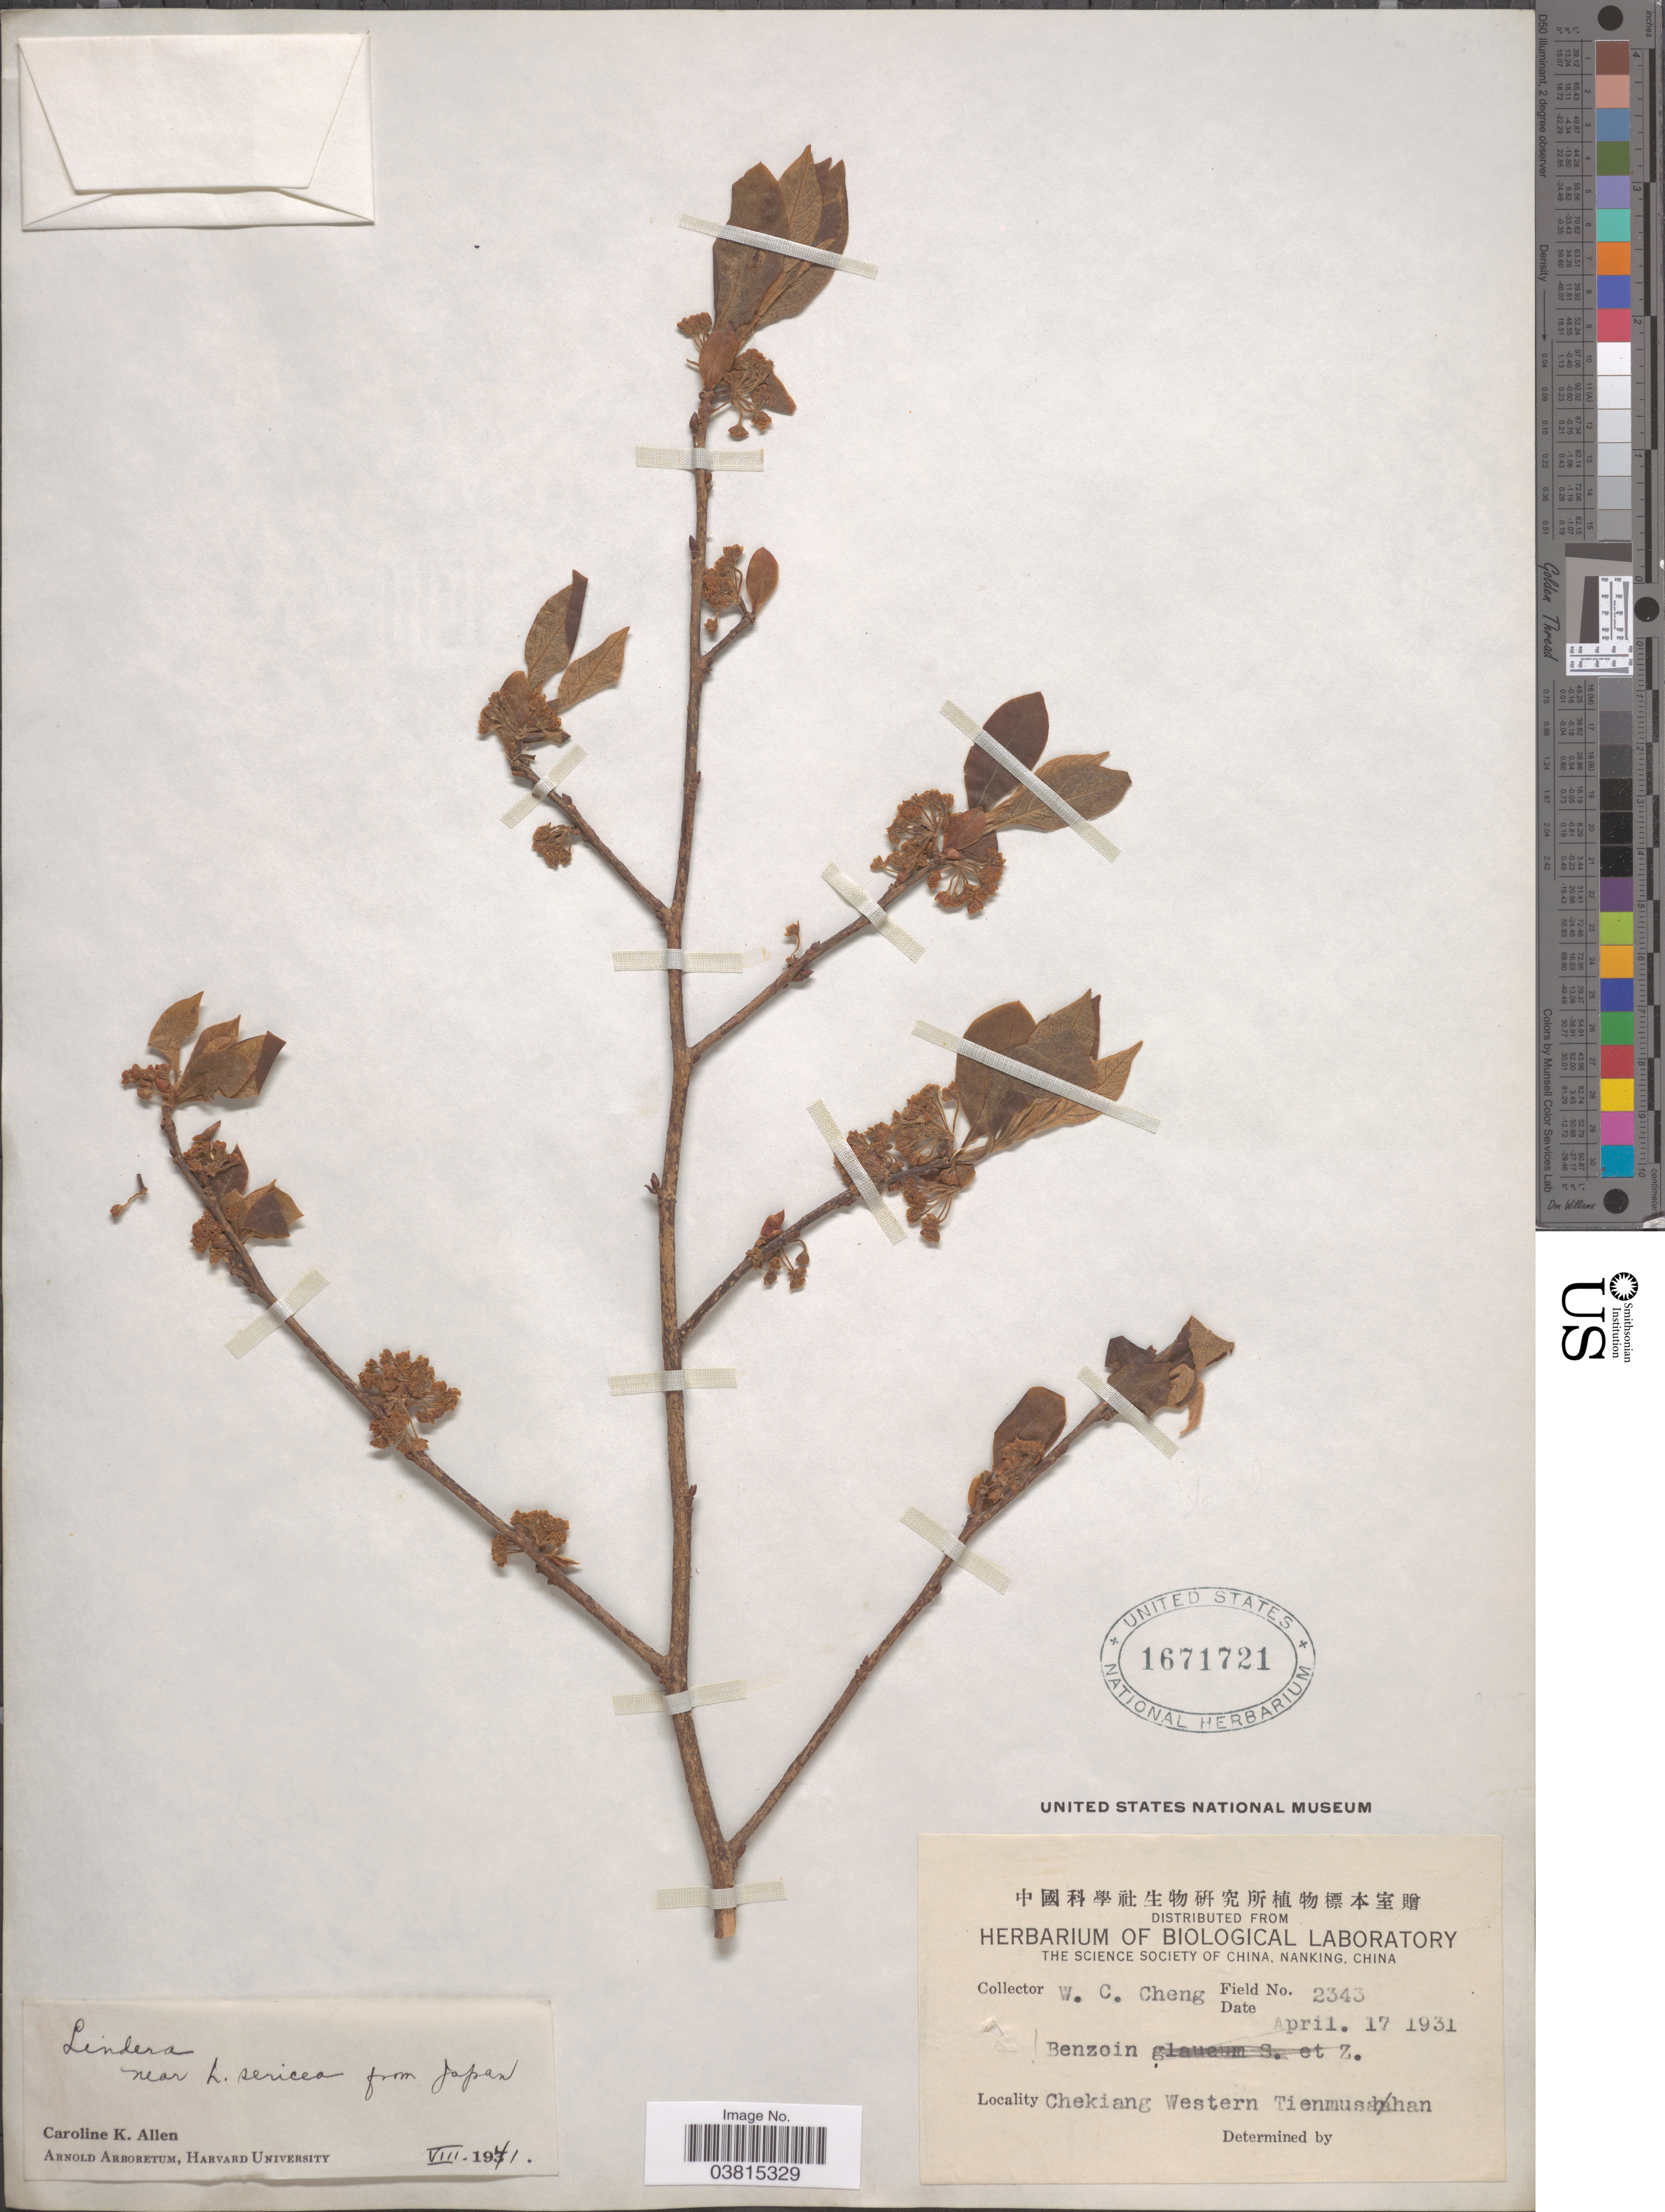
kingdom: Plantae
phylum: Tracheophyta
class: Magnoliopsida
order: Laurales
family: Lauraceae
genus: Lindera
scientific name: Lindera sericea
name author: Blume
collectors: W. C. Cheng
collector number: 2343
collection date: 1931-04-17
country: China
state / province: Zhejiang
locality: Chekiang Western Tienmusahan.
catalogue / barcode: US 1671721